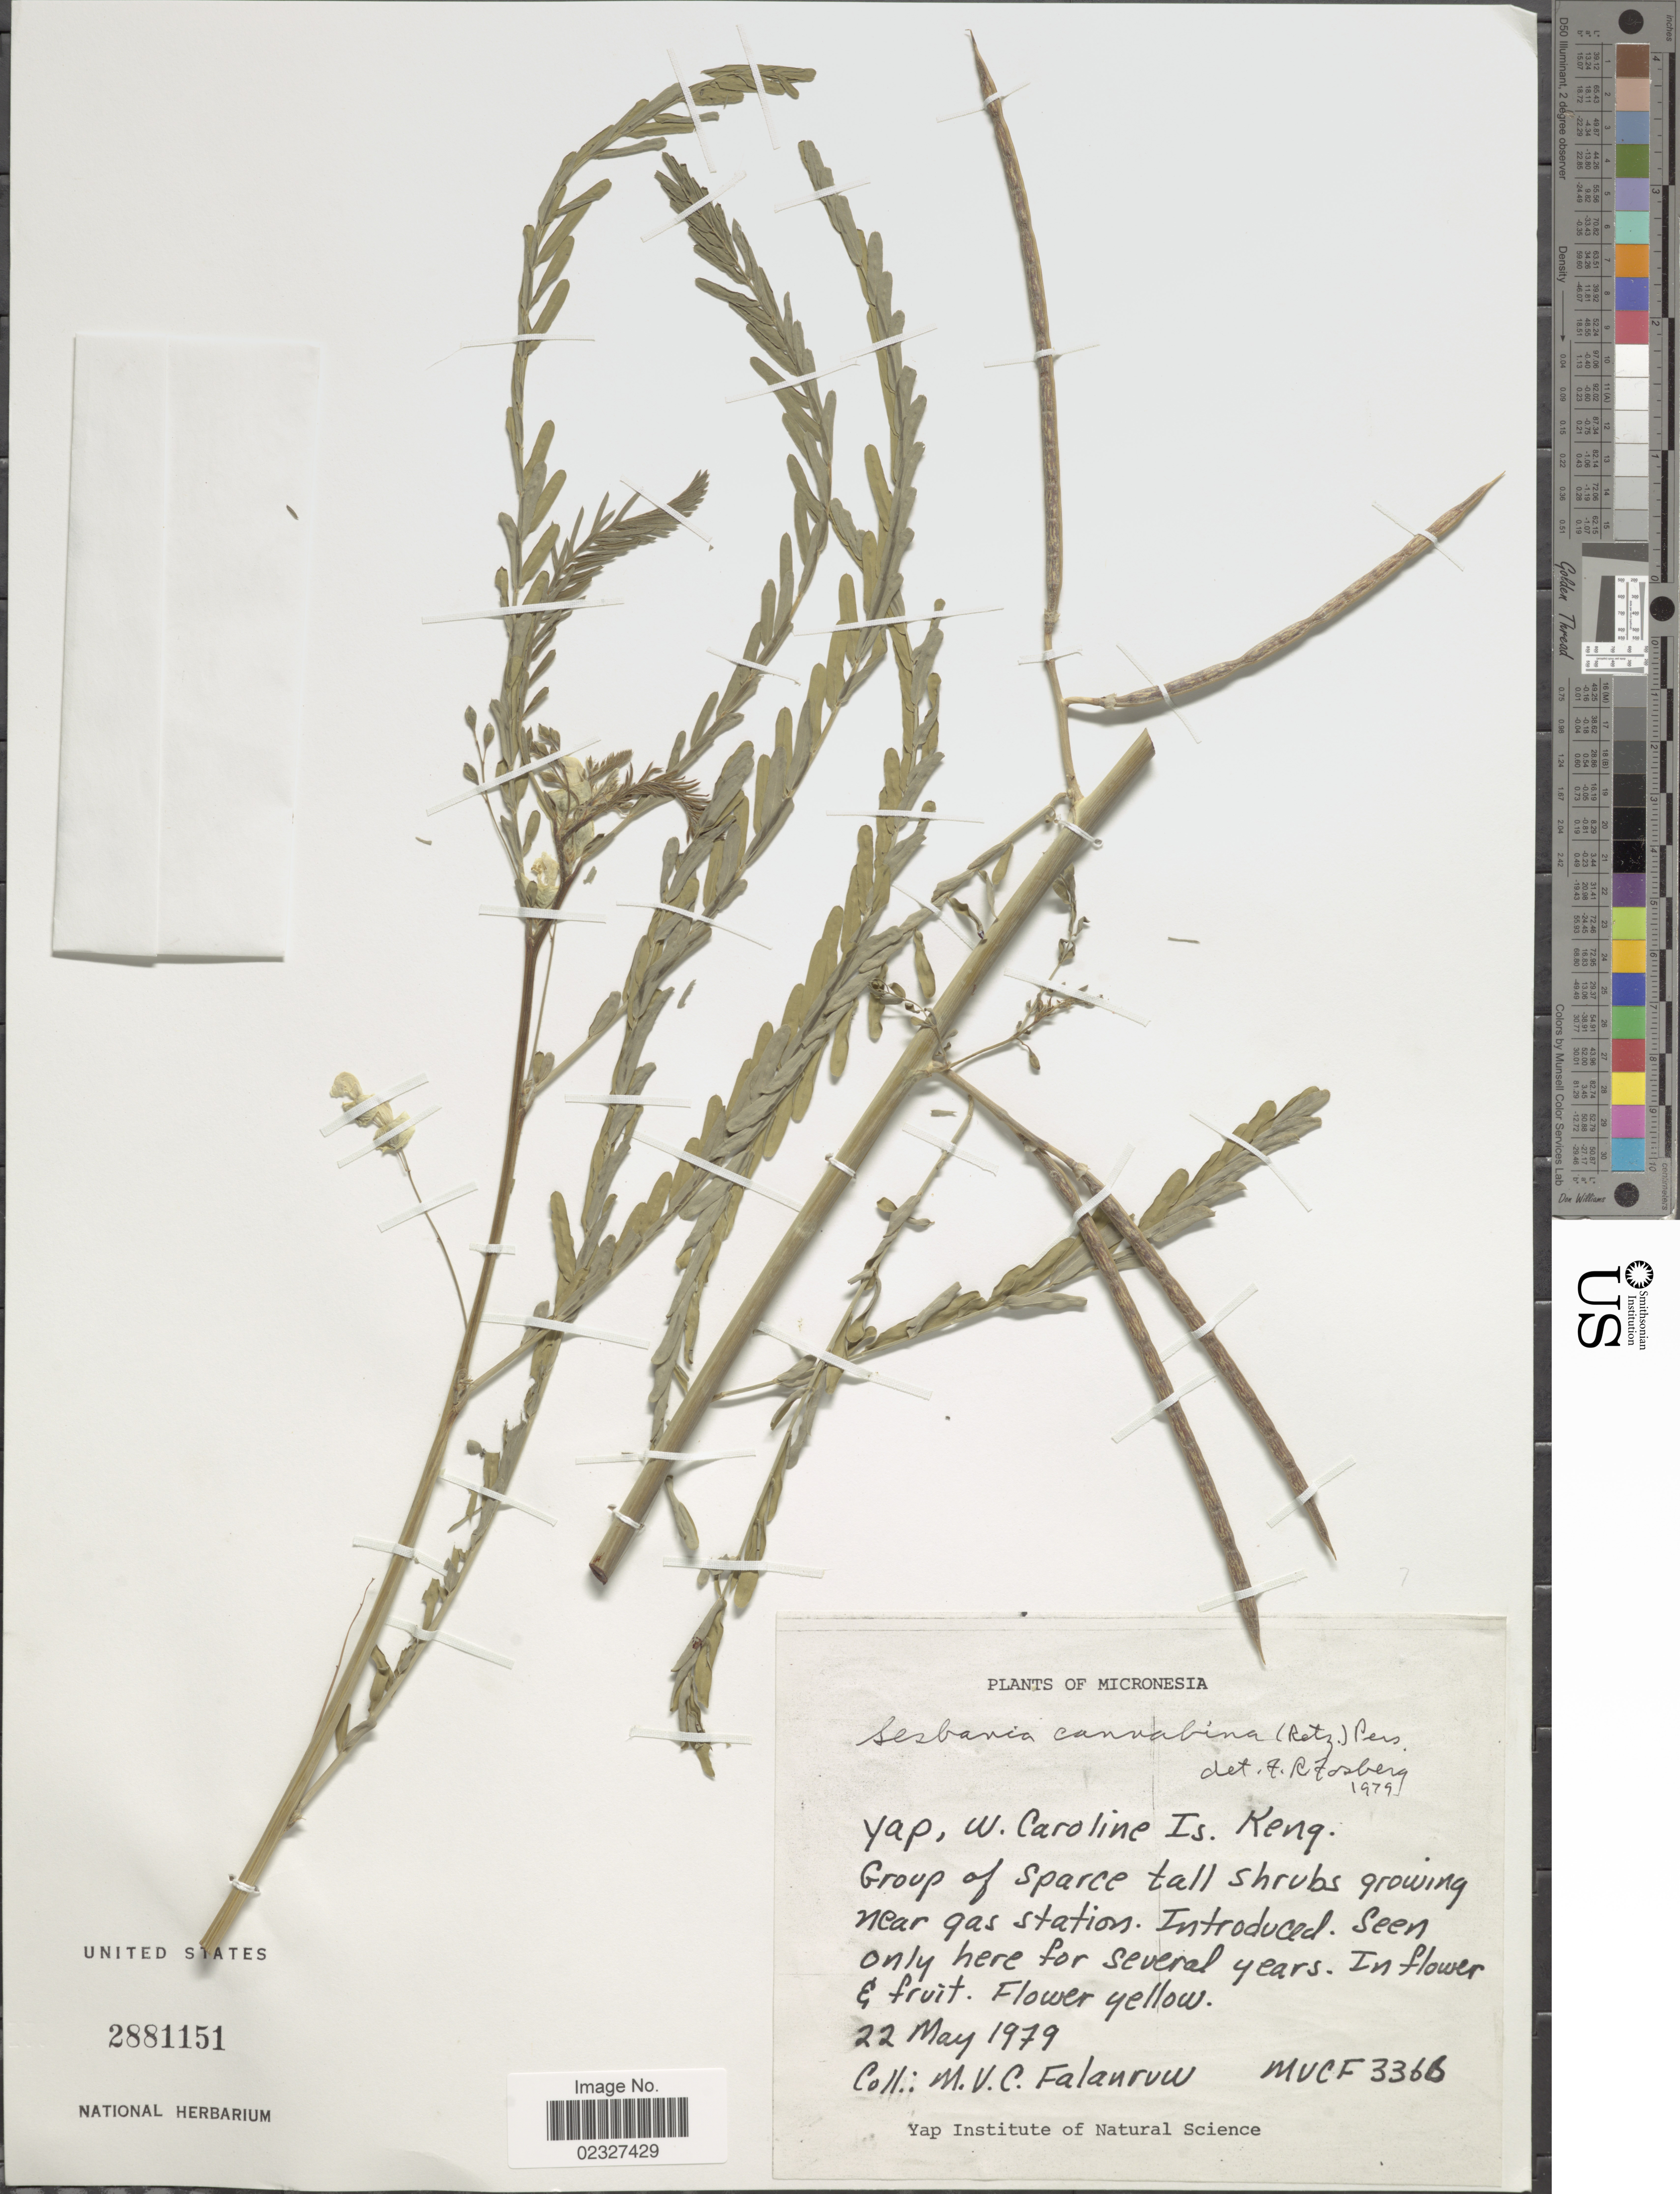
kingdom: Plantae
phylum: Tracheophyta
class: Magnoliopsida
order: Fabales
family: Fabaceae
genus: Sesbania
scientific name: Sesbania cannabina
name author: (Retz.) Poir.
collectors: M. V. Falanruw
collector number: MVCF3366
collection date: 1979-05-22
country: Micronesia, Federated States of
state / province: Yap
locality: Micronesia, Yap, W. Caroline Is., Keng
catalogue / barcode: US 2881151